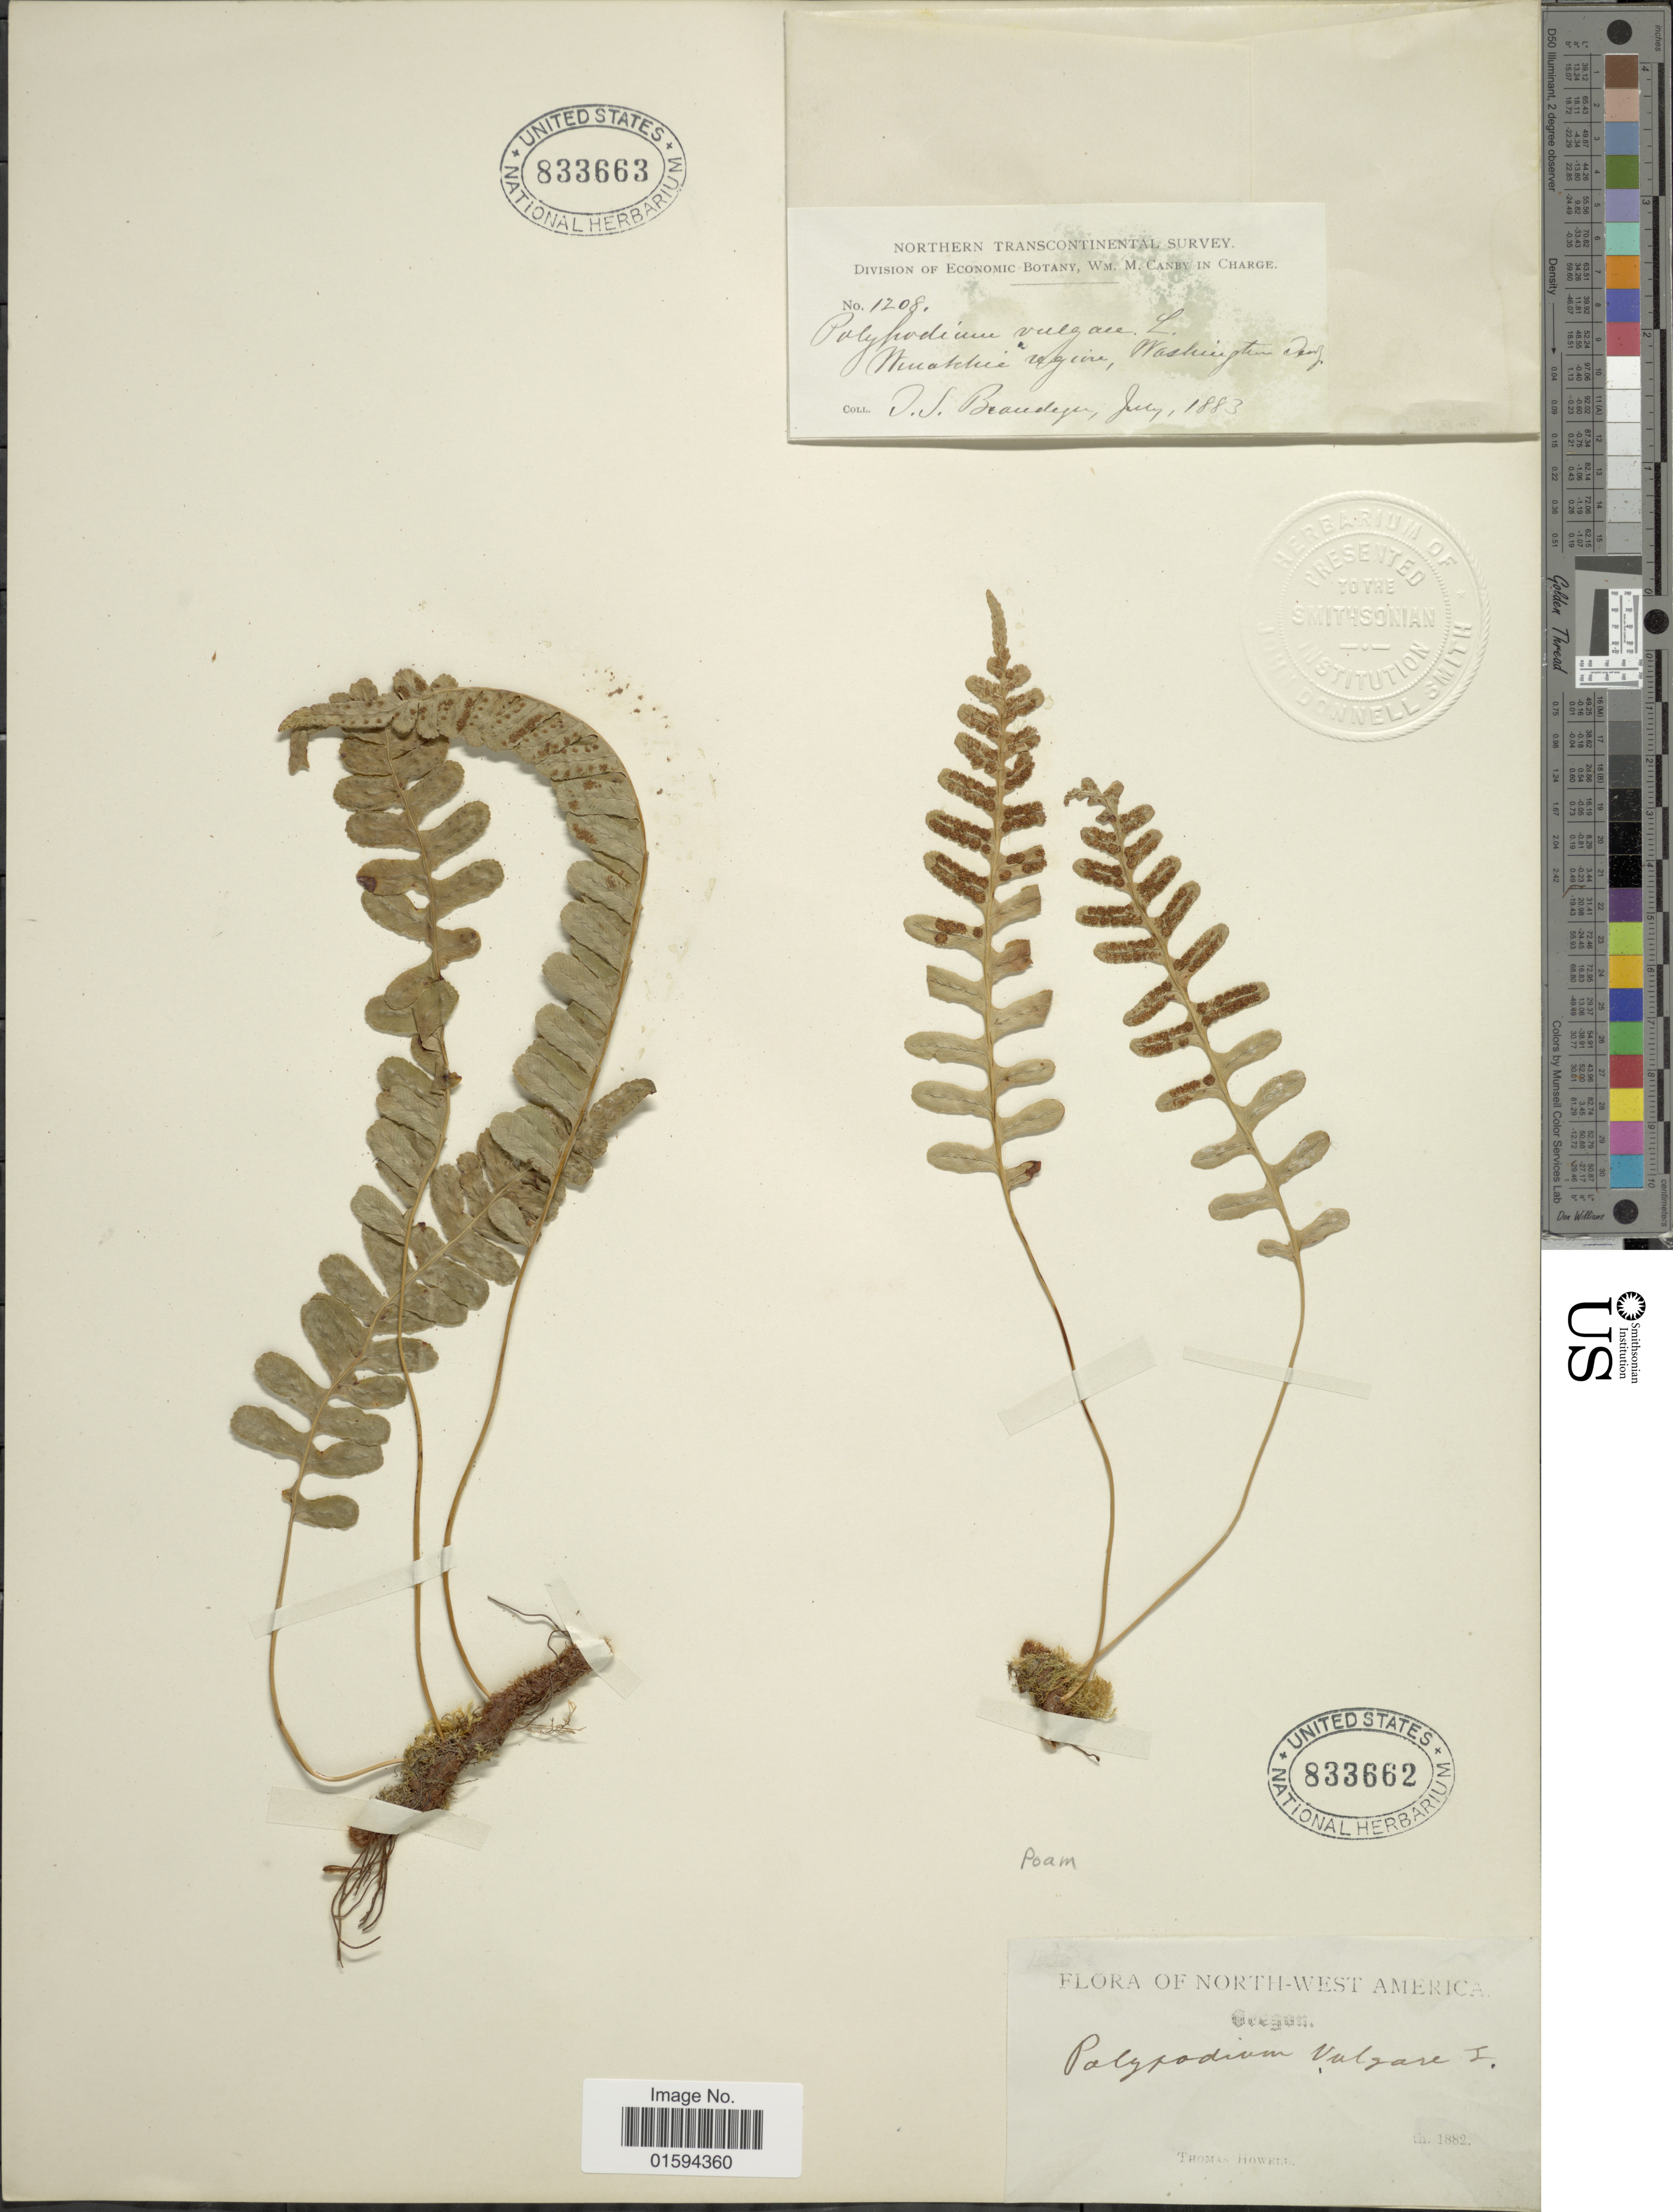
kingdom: Plantae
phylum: Tracheophyta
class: Polypodiopsida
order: Polypodiales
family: Polypodiaceae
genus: Polypodium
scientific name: Polypodium amorphum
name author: Suksd.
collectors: J. S. Brandegee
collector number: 1208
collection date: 1883-07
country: United States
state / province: Washington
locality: Northern Transcontinental, Wenatchie region.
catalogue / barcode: US 833663-2